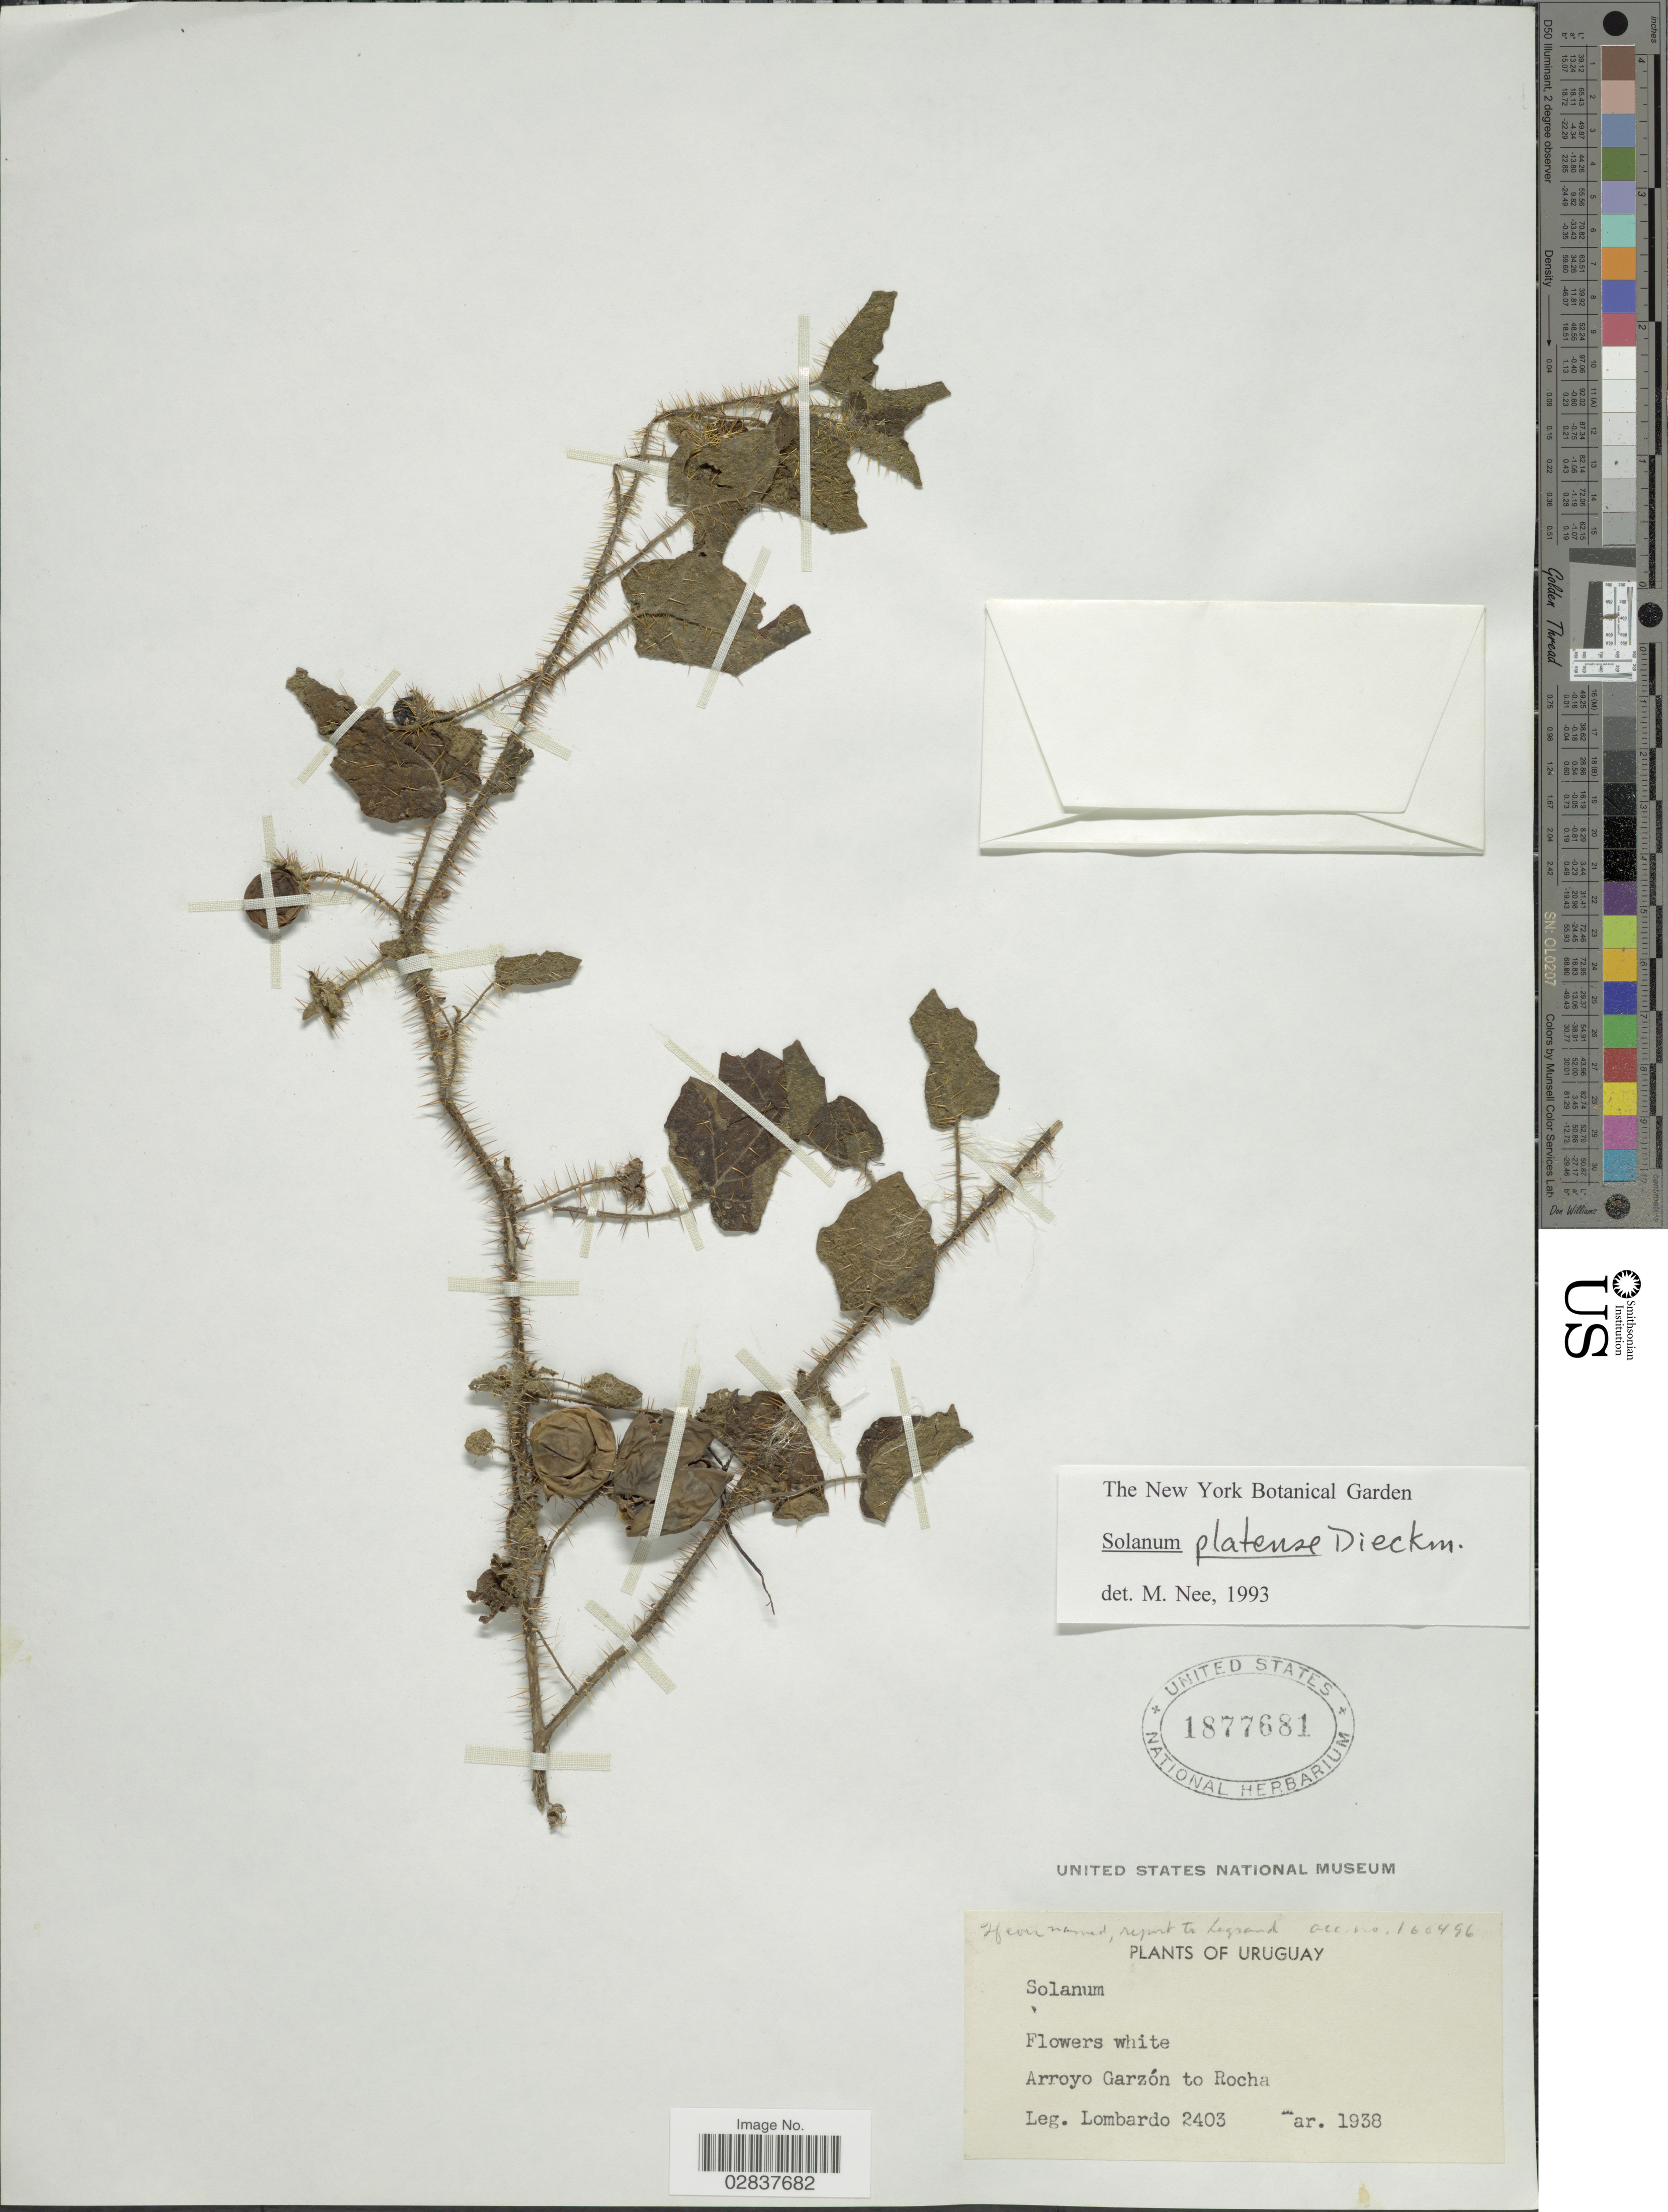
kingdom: Plantae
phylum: Tracheophyta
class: Magnoliopsida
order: Solanales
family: Solanaceae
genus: Solanum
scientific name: Solanum platense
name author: Dieckman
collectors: Lombardo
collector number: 2403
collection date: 1938-03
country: Uruguay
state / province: Rocha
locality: Arroyo Garzón to Rocha.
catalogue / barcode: US 1877681